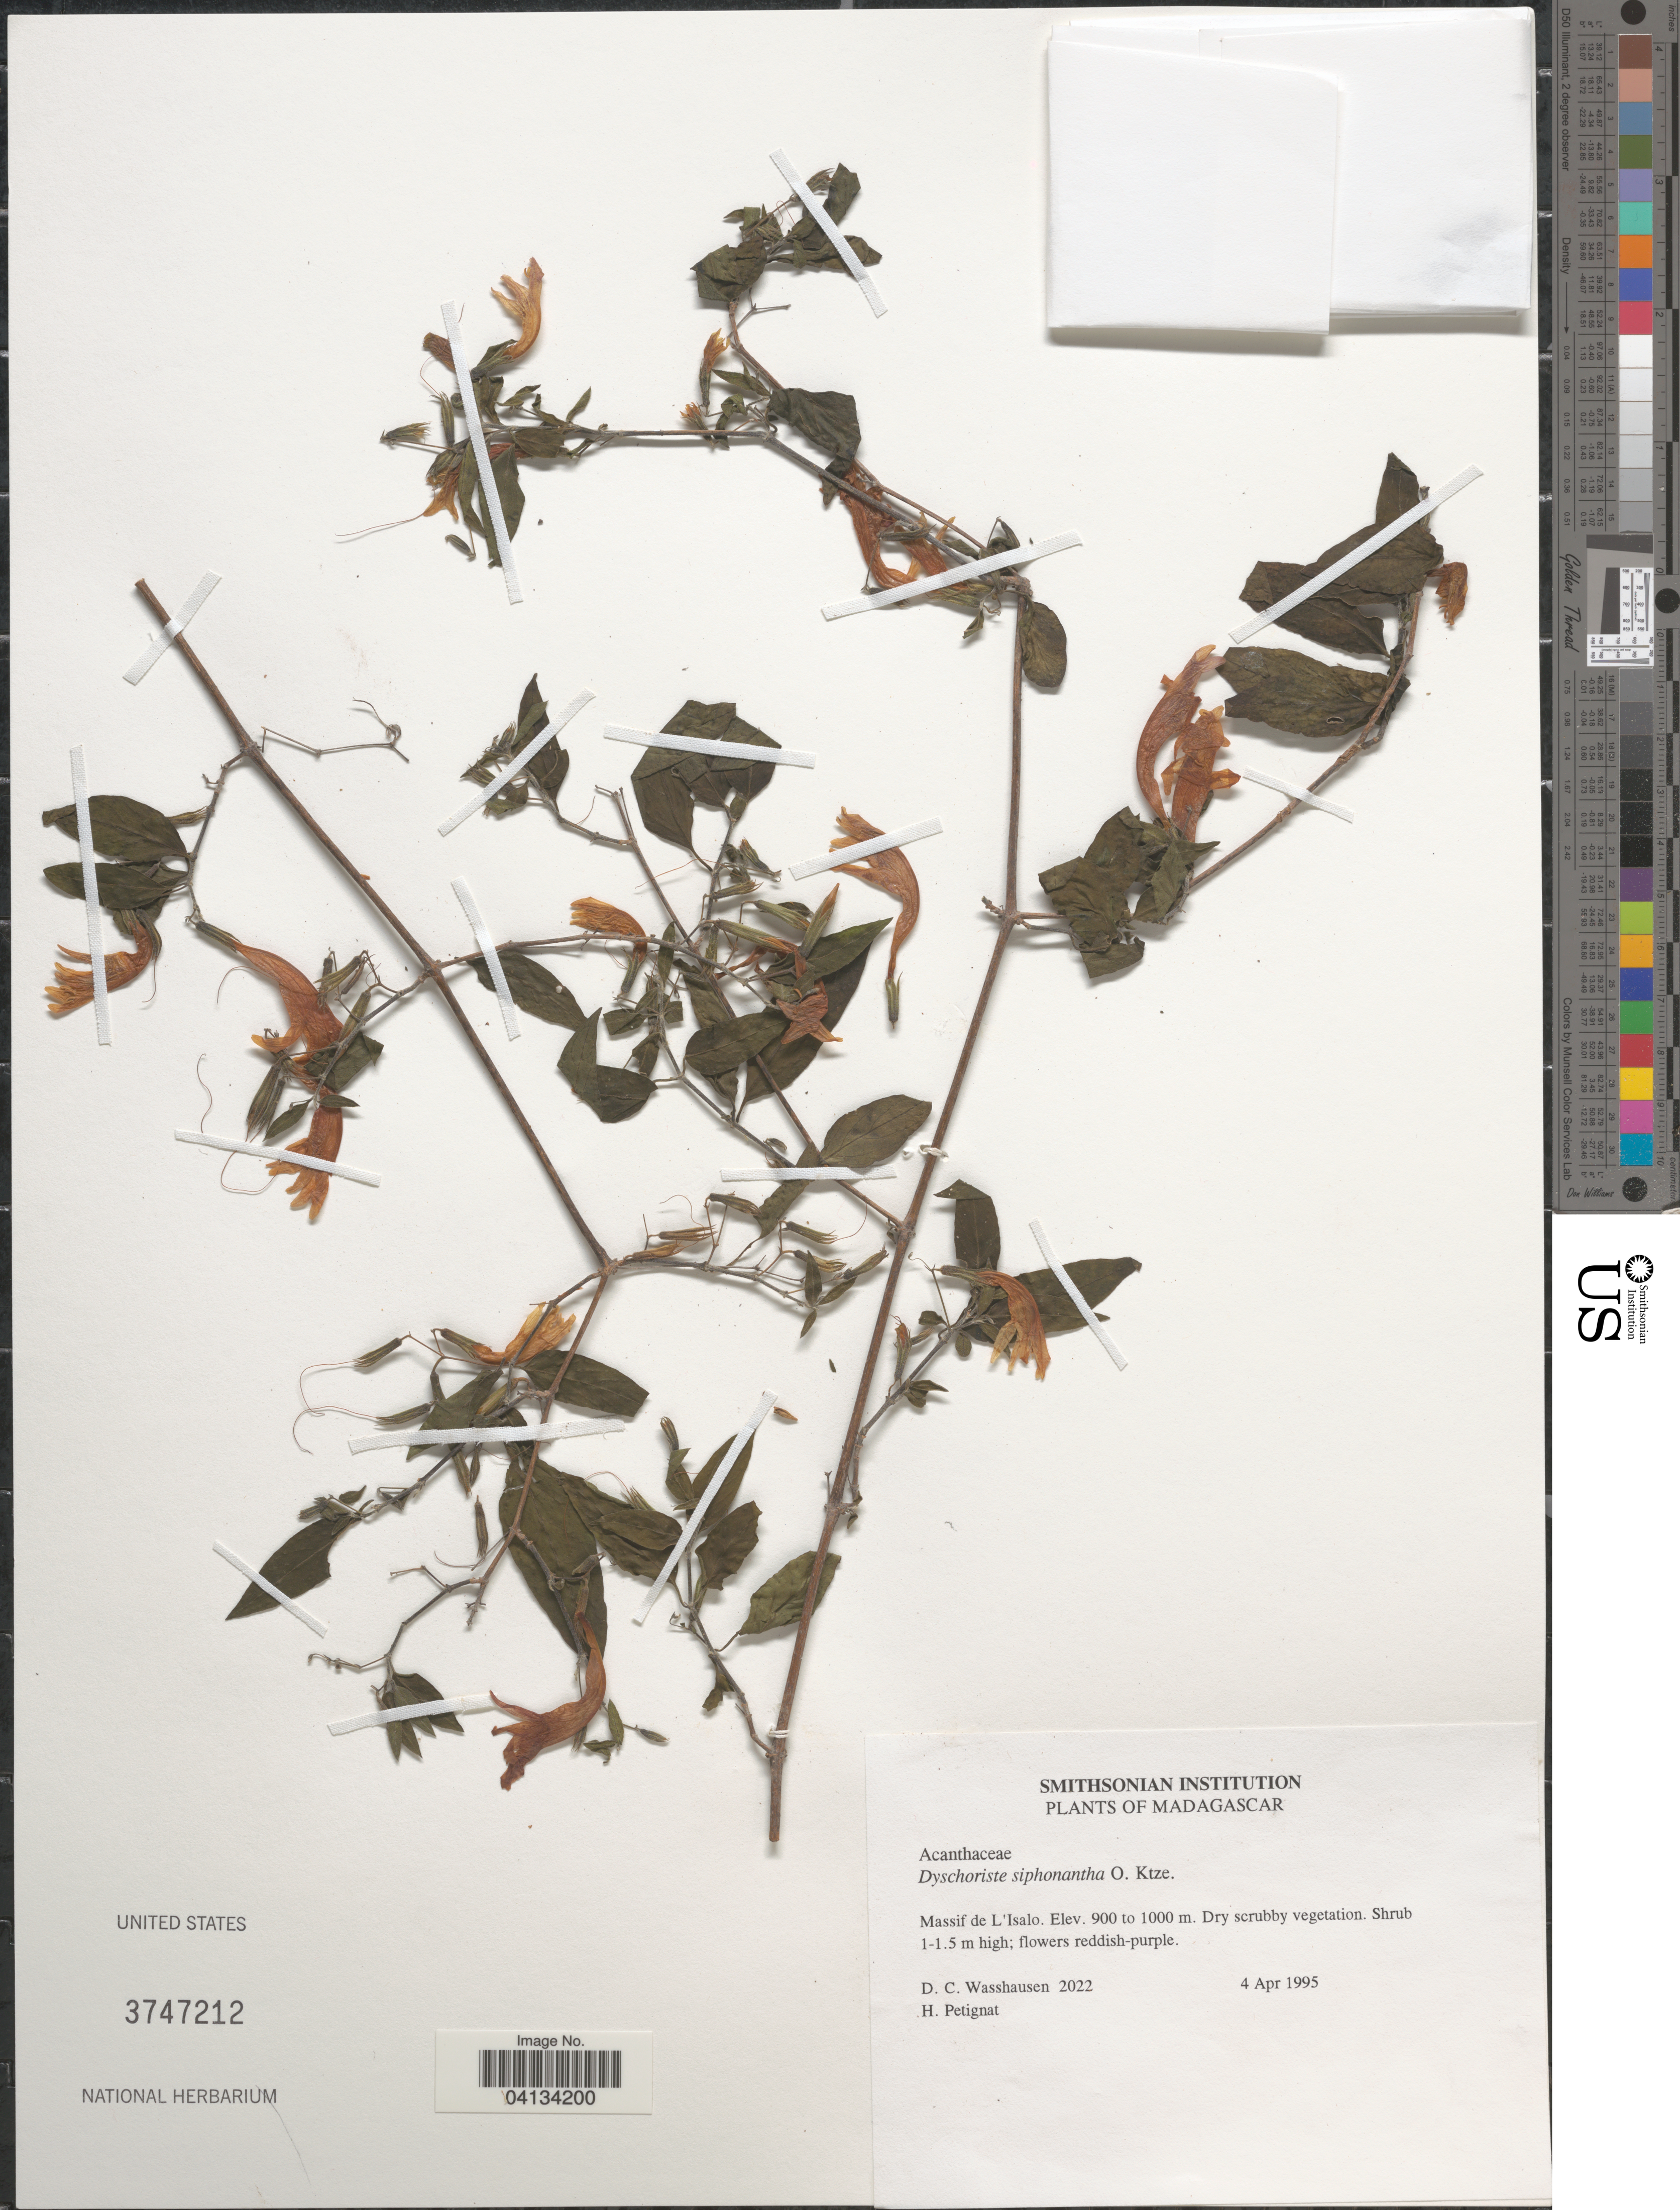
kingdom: Plantae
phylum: Tracheophyta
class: Magnoliopsida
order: Lamiales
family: Acanthaceae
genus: Dyschoriste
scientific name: Dyschoriste siphonantha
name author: (Nees) Kuntze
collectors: D. C. Wasshausen & H. Petignat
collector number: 2022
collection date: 1995-04-04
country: Madagascar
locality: Massif de L'Isalo.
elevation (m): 900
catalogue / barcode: US 3747212